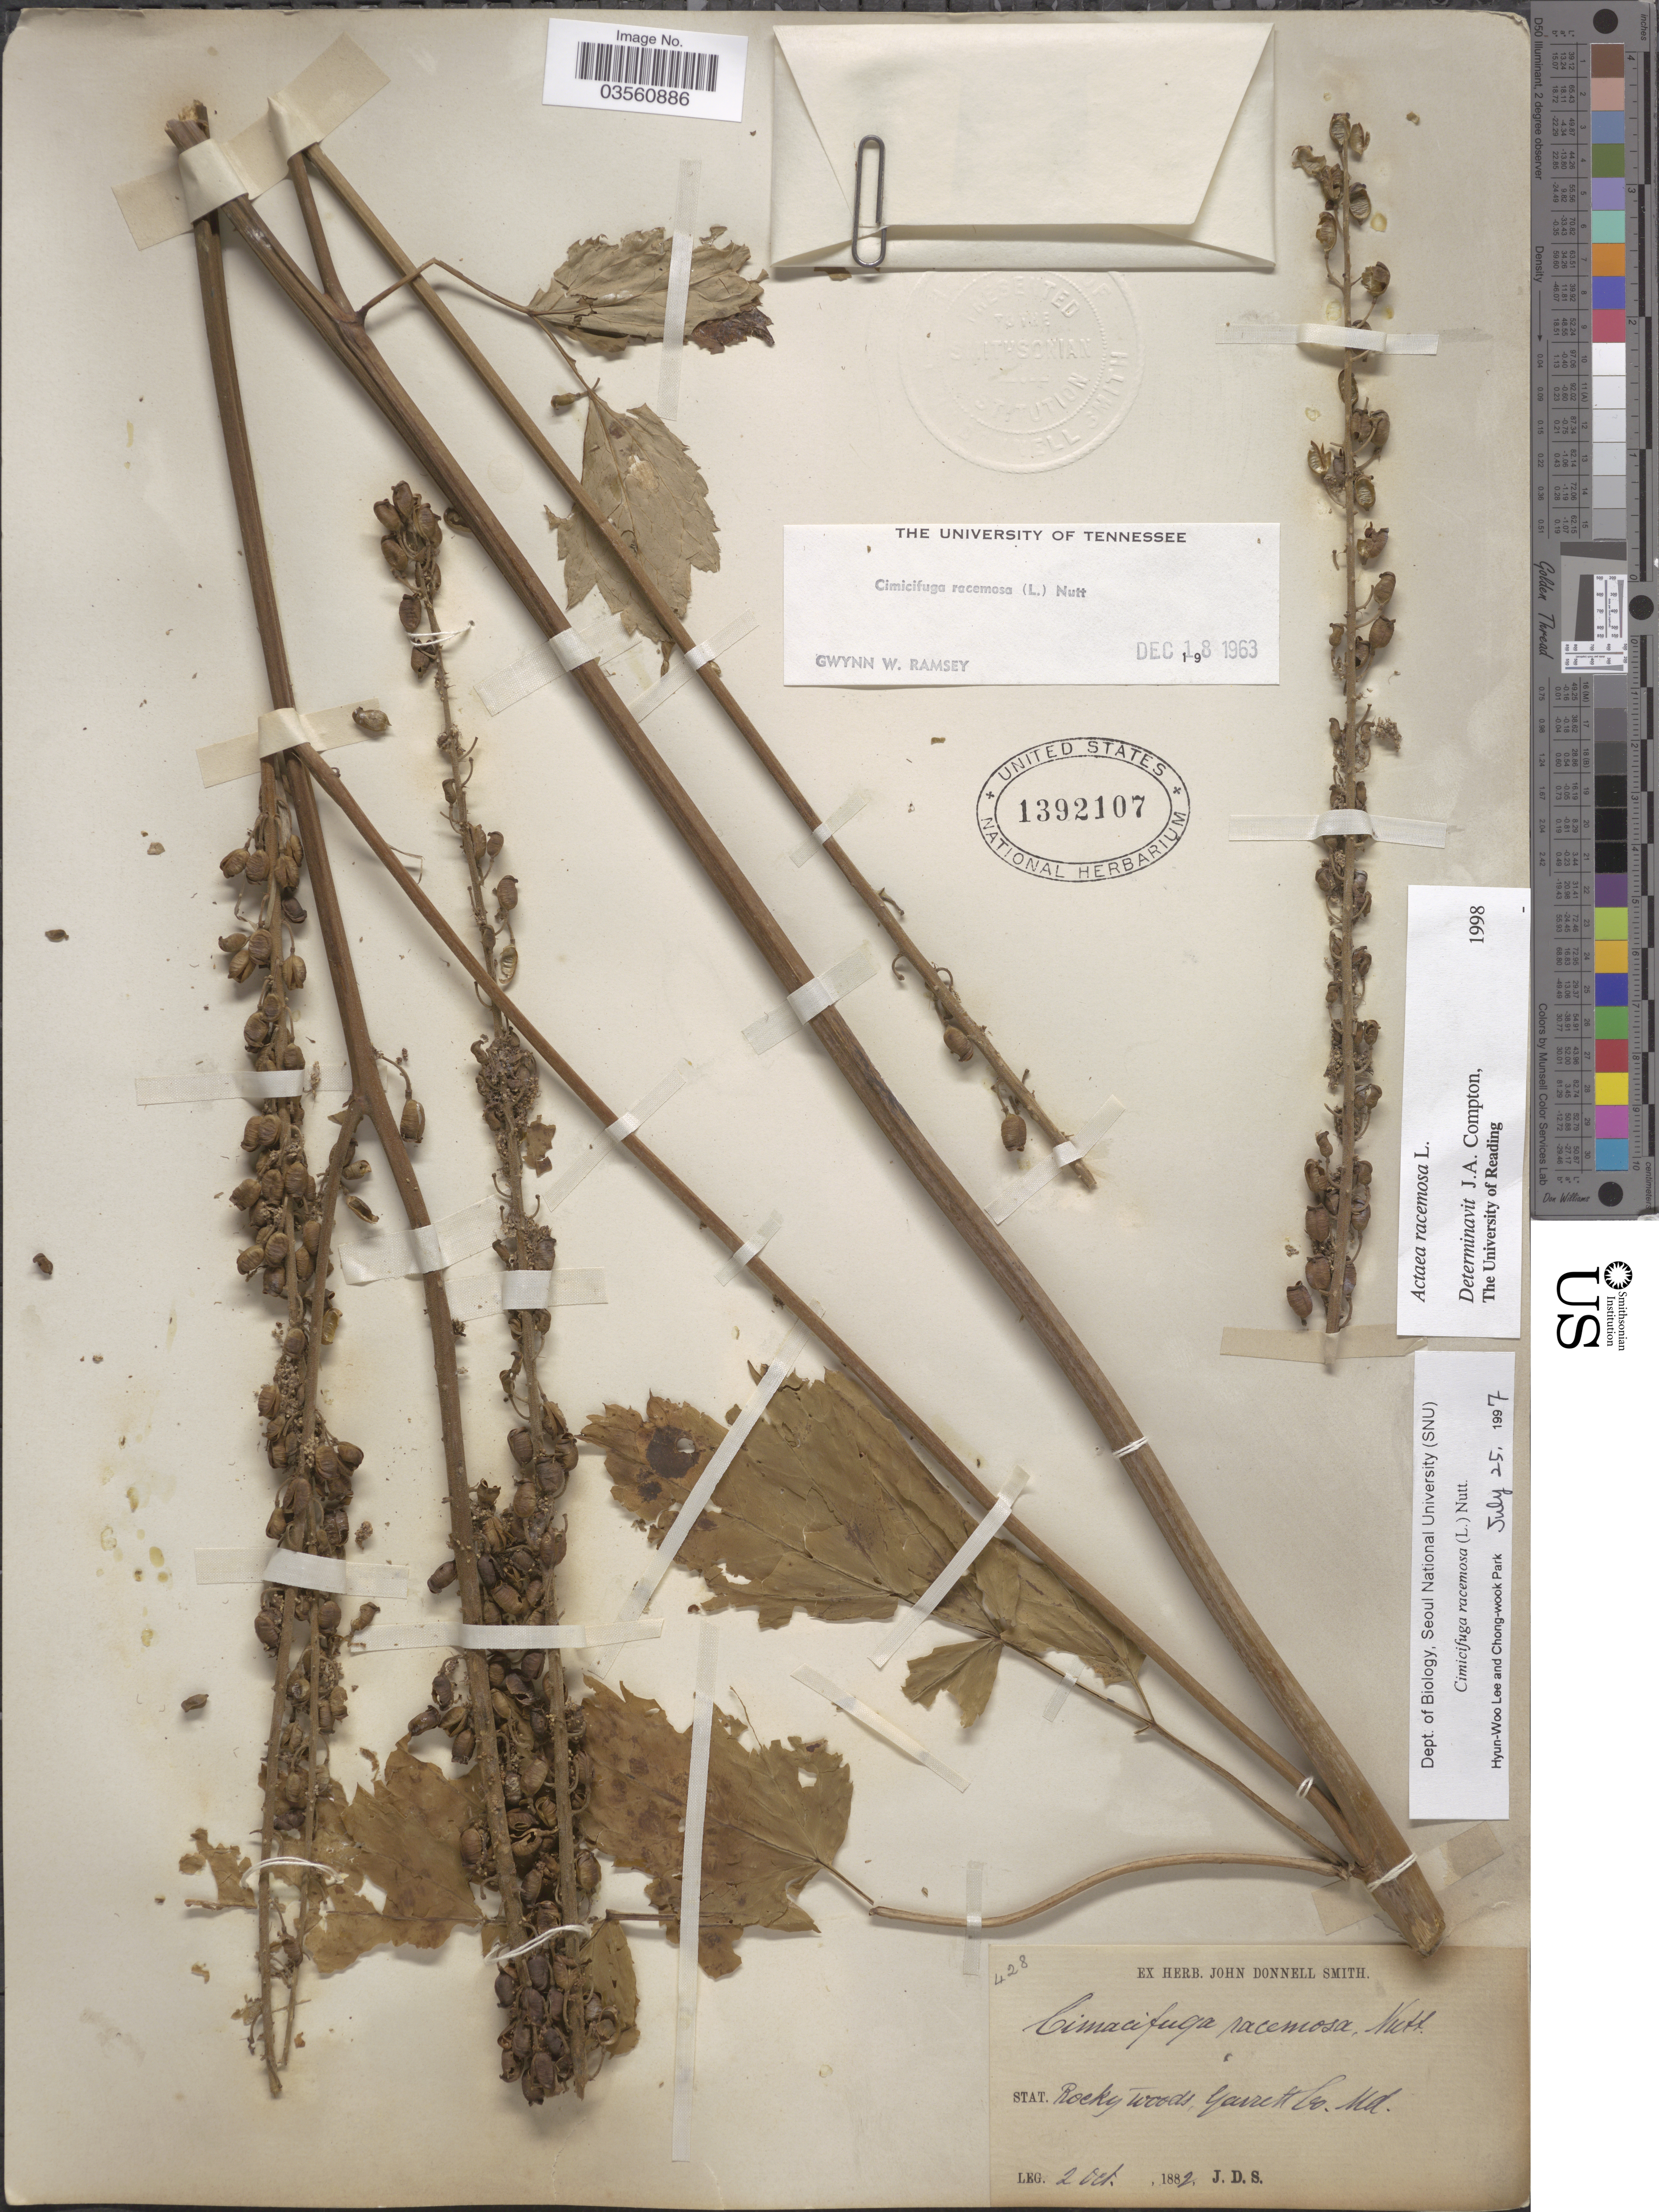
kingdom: Plantae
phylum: Tracheophyta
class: Magnoliopsida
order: Ranunculales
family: Ranunculaceae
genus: Actaea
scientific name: Actaea racemosa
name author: L.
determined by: Compton, J. A.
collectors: J. Donnell Smith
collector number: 428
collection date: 1882-10-02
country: United States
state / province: Maryland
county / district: Garrett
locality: Stat. Rocky woods, Garrett Co.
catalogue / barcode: US 1392107